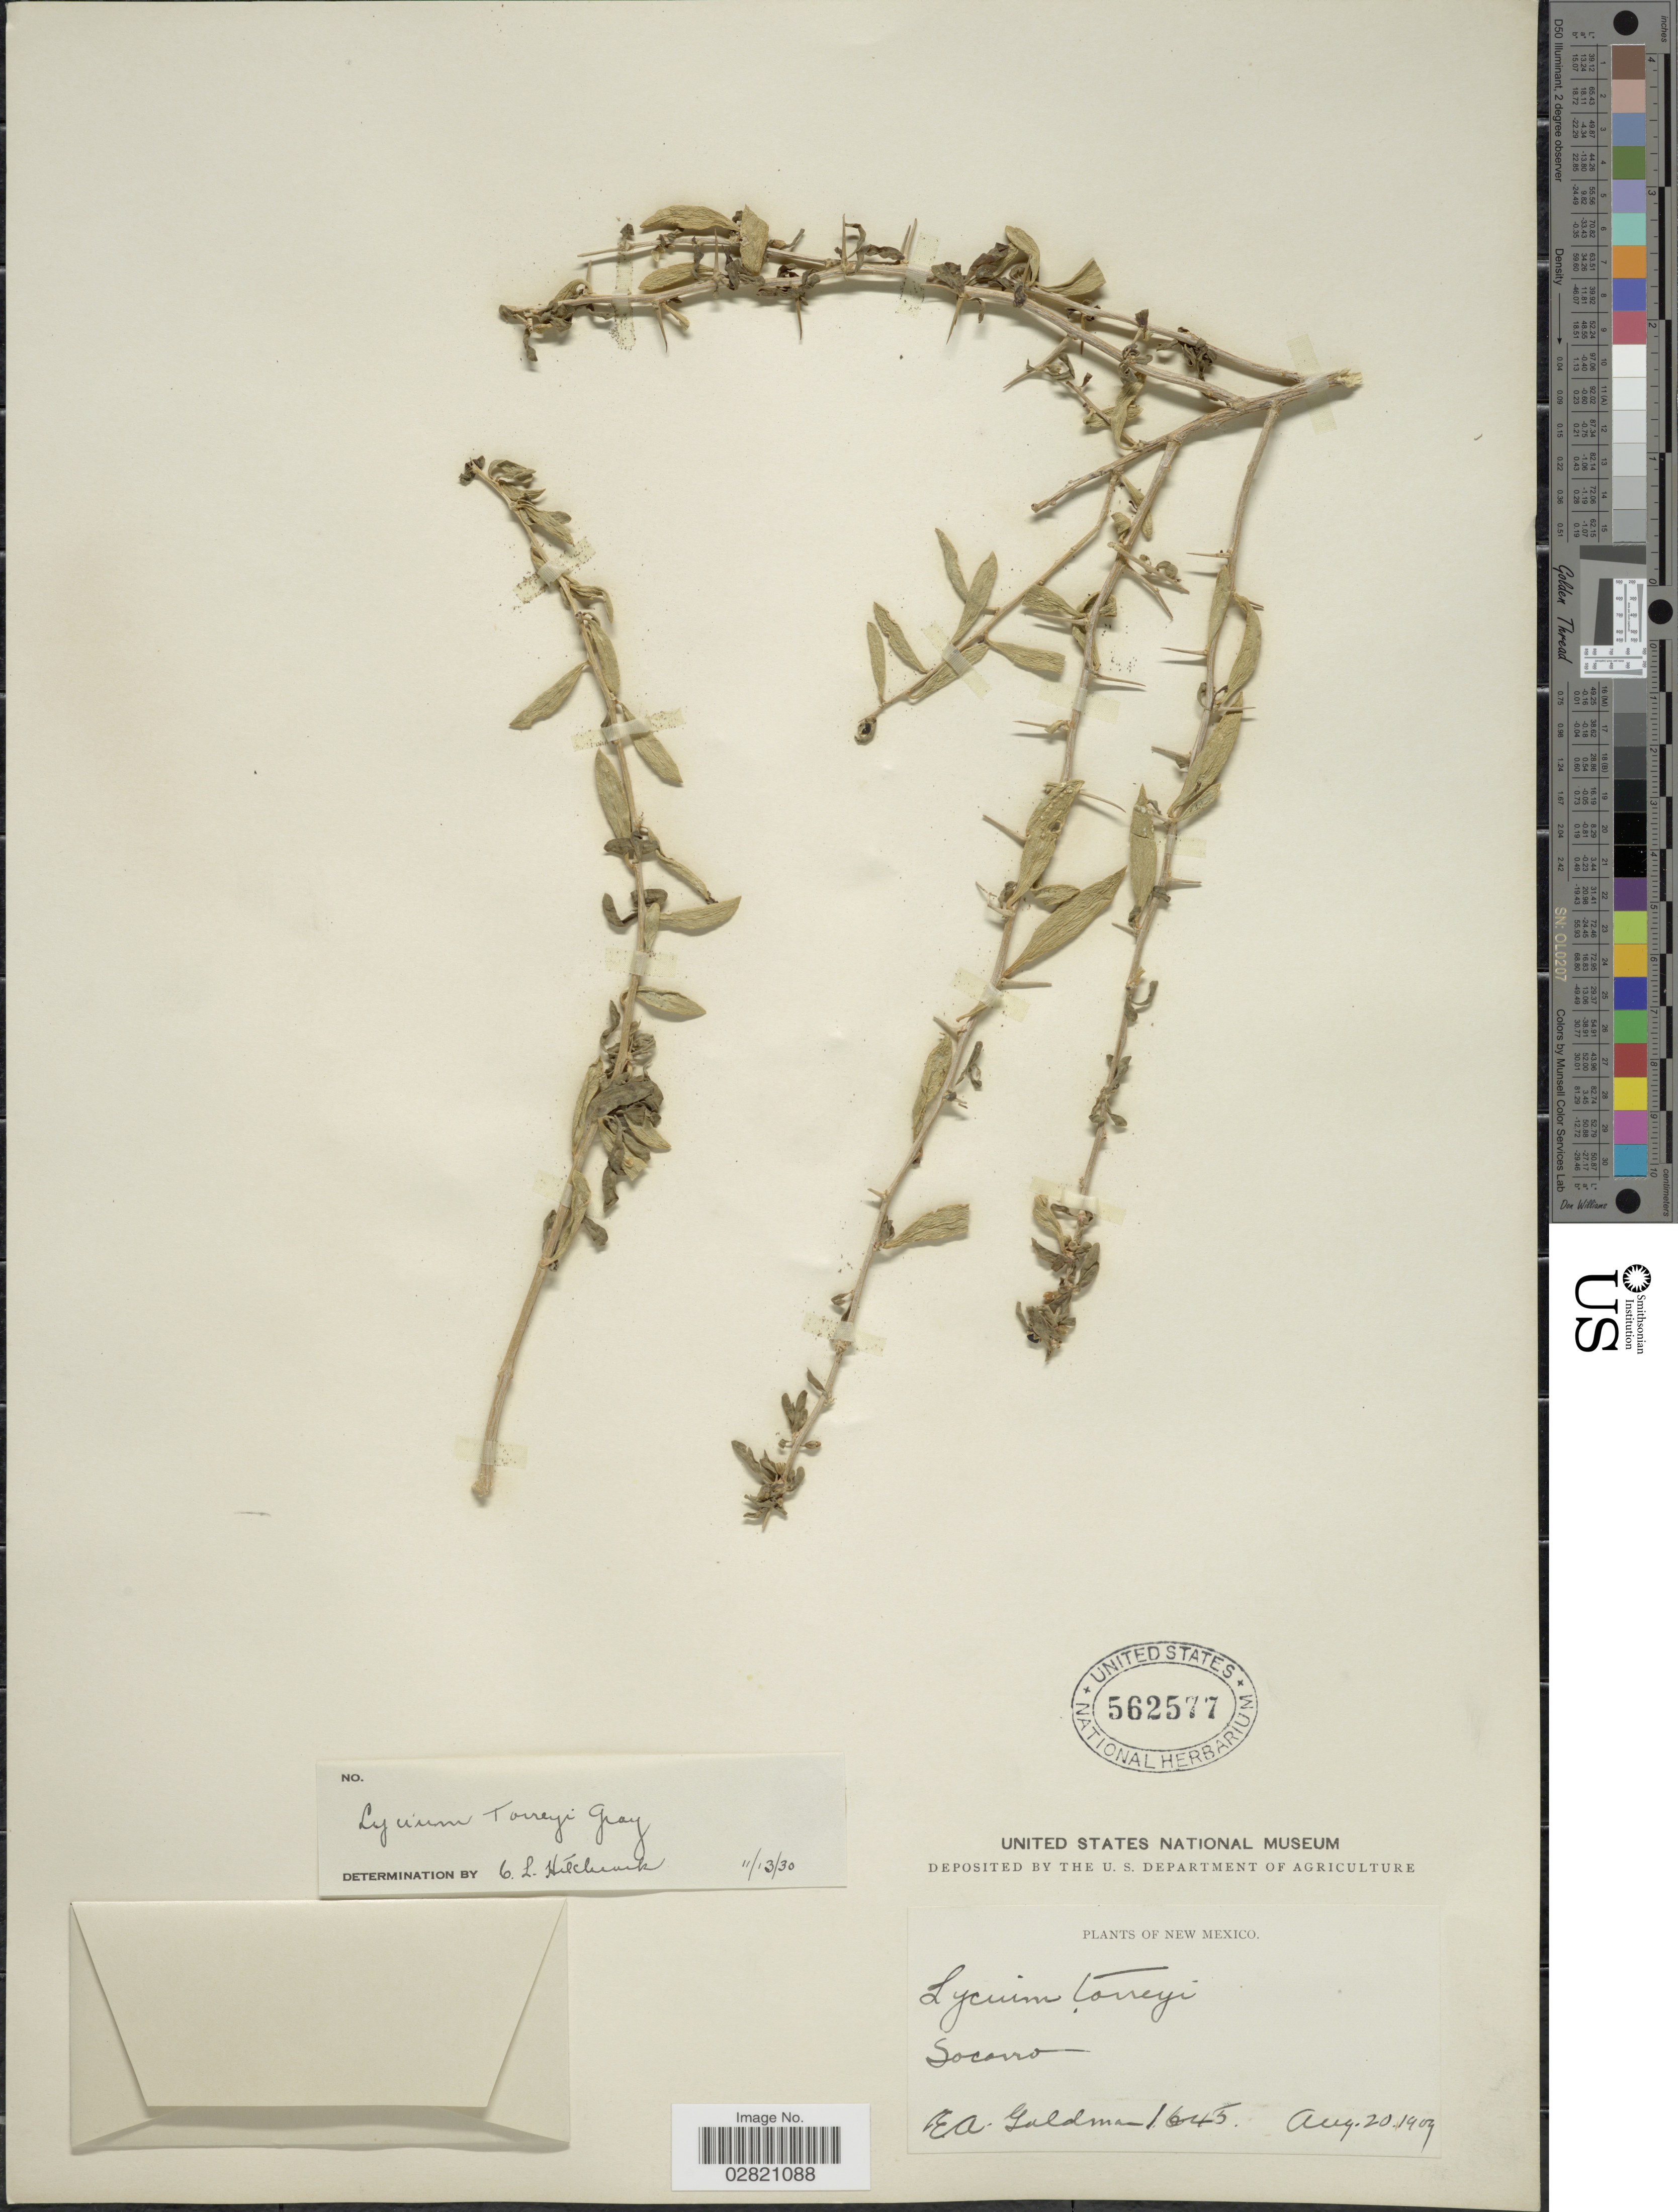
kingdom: Plantae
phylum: Tracheophyta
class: Magnoliopsida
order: Solanales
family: Solanaceae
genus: Lycium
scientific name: Lycium torreyi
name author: A. Gray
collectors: E. A. Goldman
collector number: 1645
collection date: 1909-08-20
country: United States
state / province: New Mexico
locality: Socorro.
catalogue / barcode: US 562577